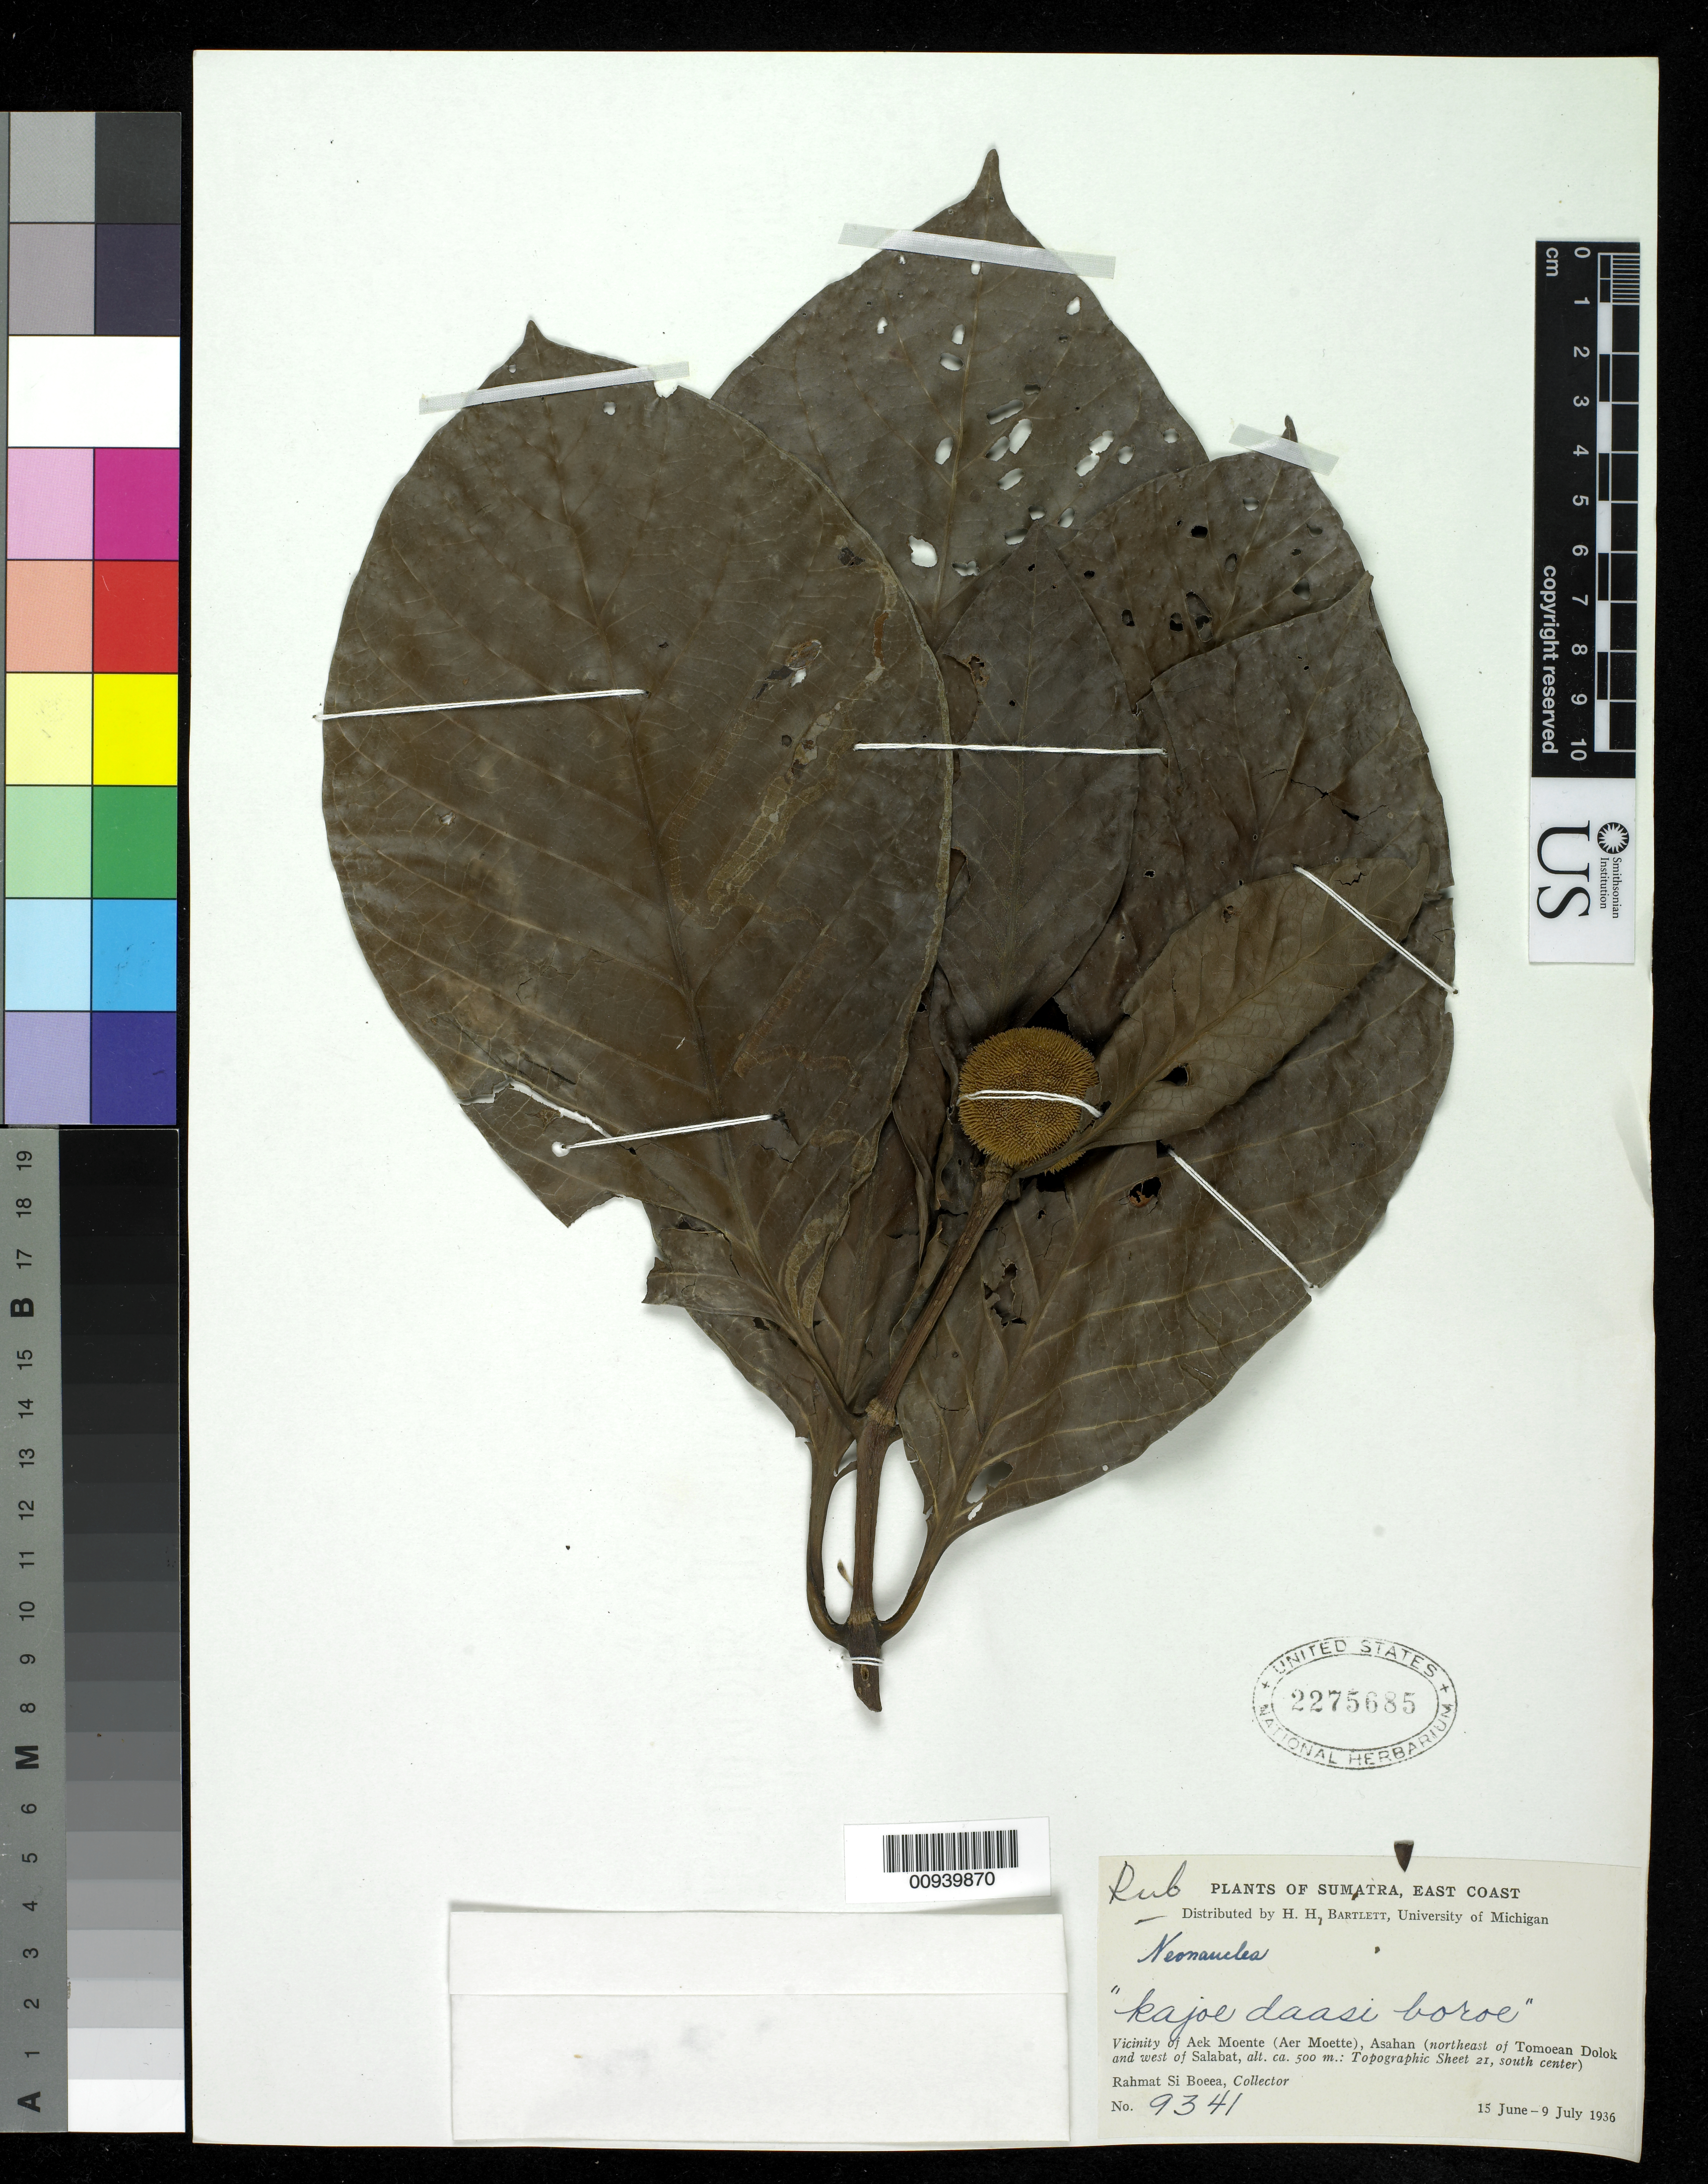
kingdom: Plantae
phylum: Tracheophyta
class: Magnoliopsida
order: Gentianales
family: Rubiaceae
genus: Neonauclea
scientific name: Neonauclea sp.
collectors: Rahmat Si Boeea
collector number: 9341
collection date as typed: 15 Jun 1936 to 09 Jul 1936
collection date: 1936-06-15/1936-07-09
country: Indonesia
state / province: Sumatra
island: Sumatra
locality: vicinity of Aek Moente(Aer Moette), Asahan (Northeast of Tomoean Dolok and West of Salabat)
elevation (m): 500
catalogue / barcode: US 2275685